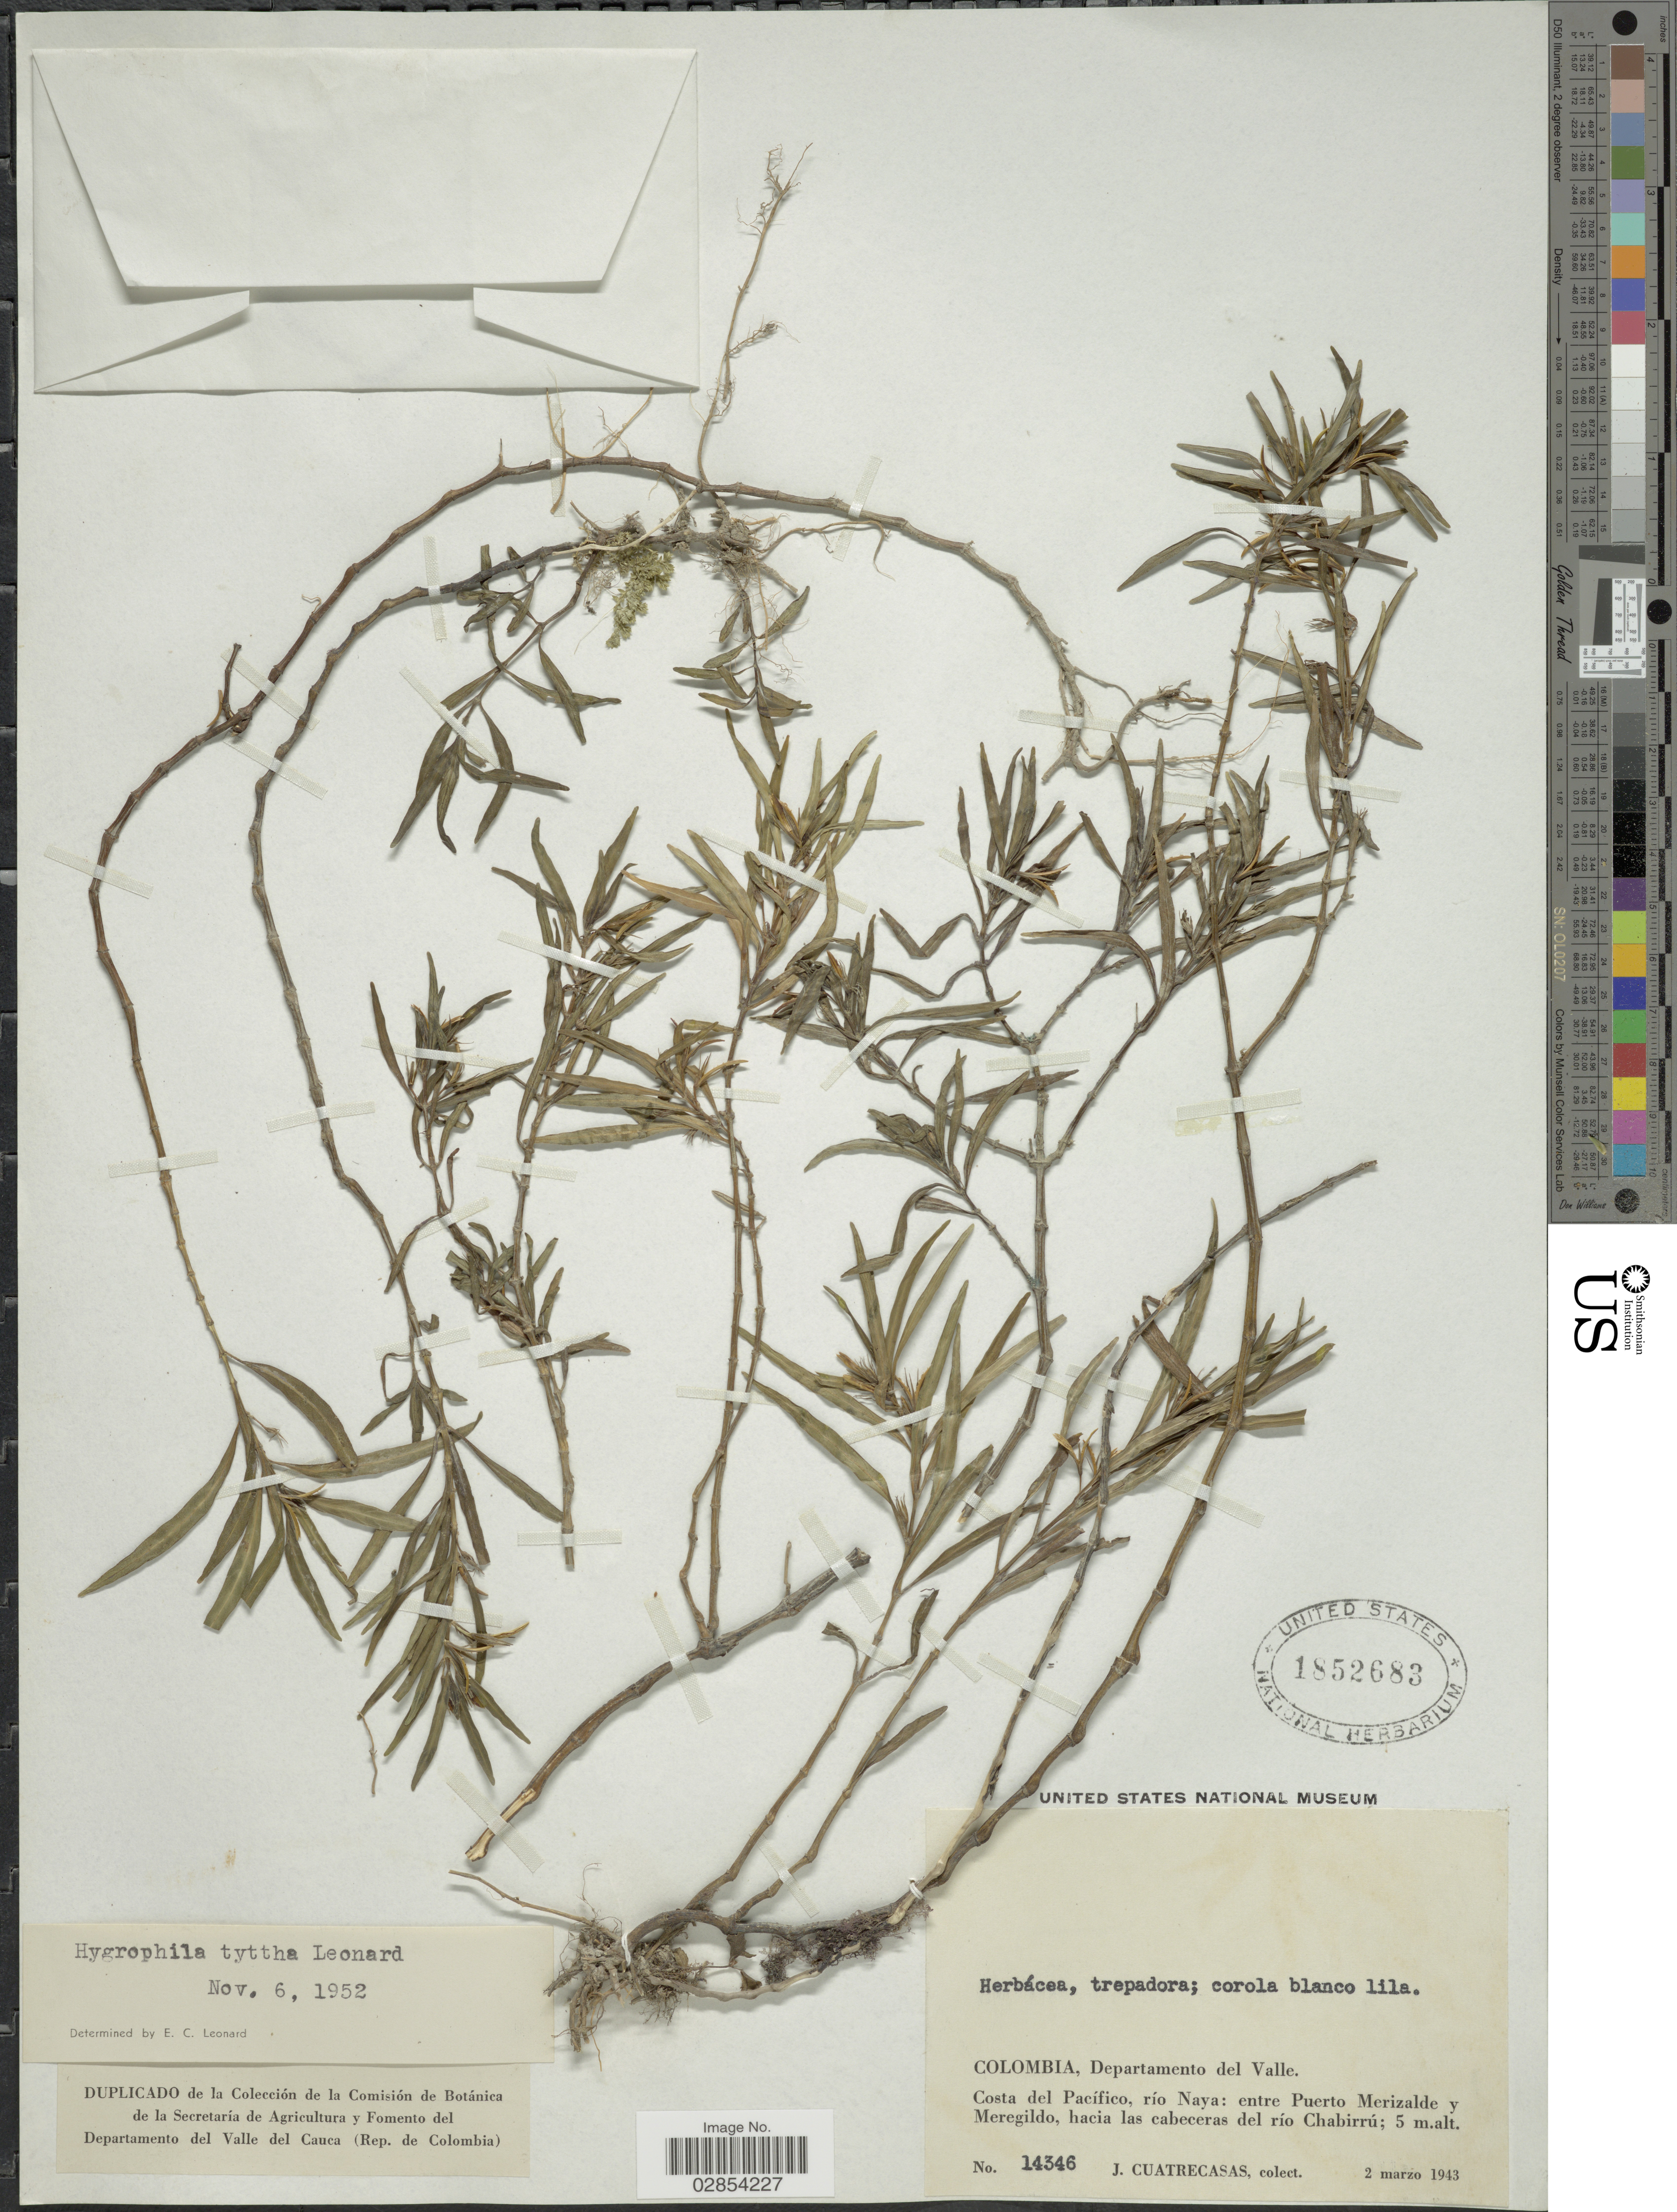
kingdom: Plantae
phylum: Tracheophyta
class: Magnoliopsida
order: Lamiales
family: Acanthaceae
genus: Hygrophila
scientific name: Hygrophila tyttha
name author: Leonard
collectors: J. Cuatrecasas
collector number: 14346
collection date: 1943-03-02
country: Colombia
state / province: Valle del Cauca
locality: Departamento del Valle. Costa del Pacífico, río Naya: entre Puerto Merizalde y Meregildo, hacia las cabceras del río Chabirrú.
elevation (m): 5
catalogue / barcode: US 1852683